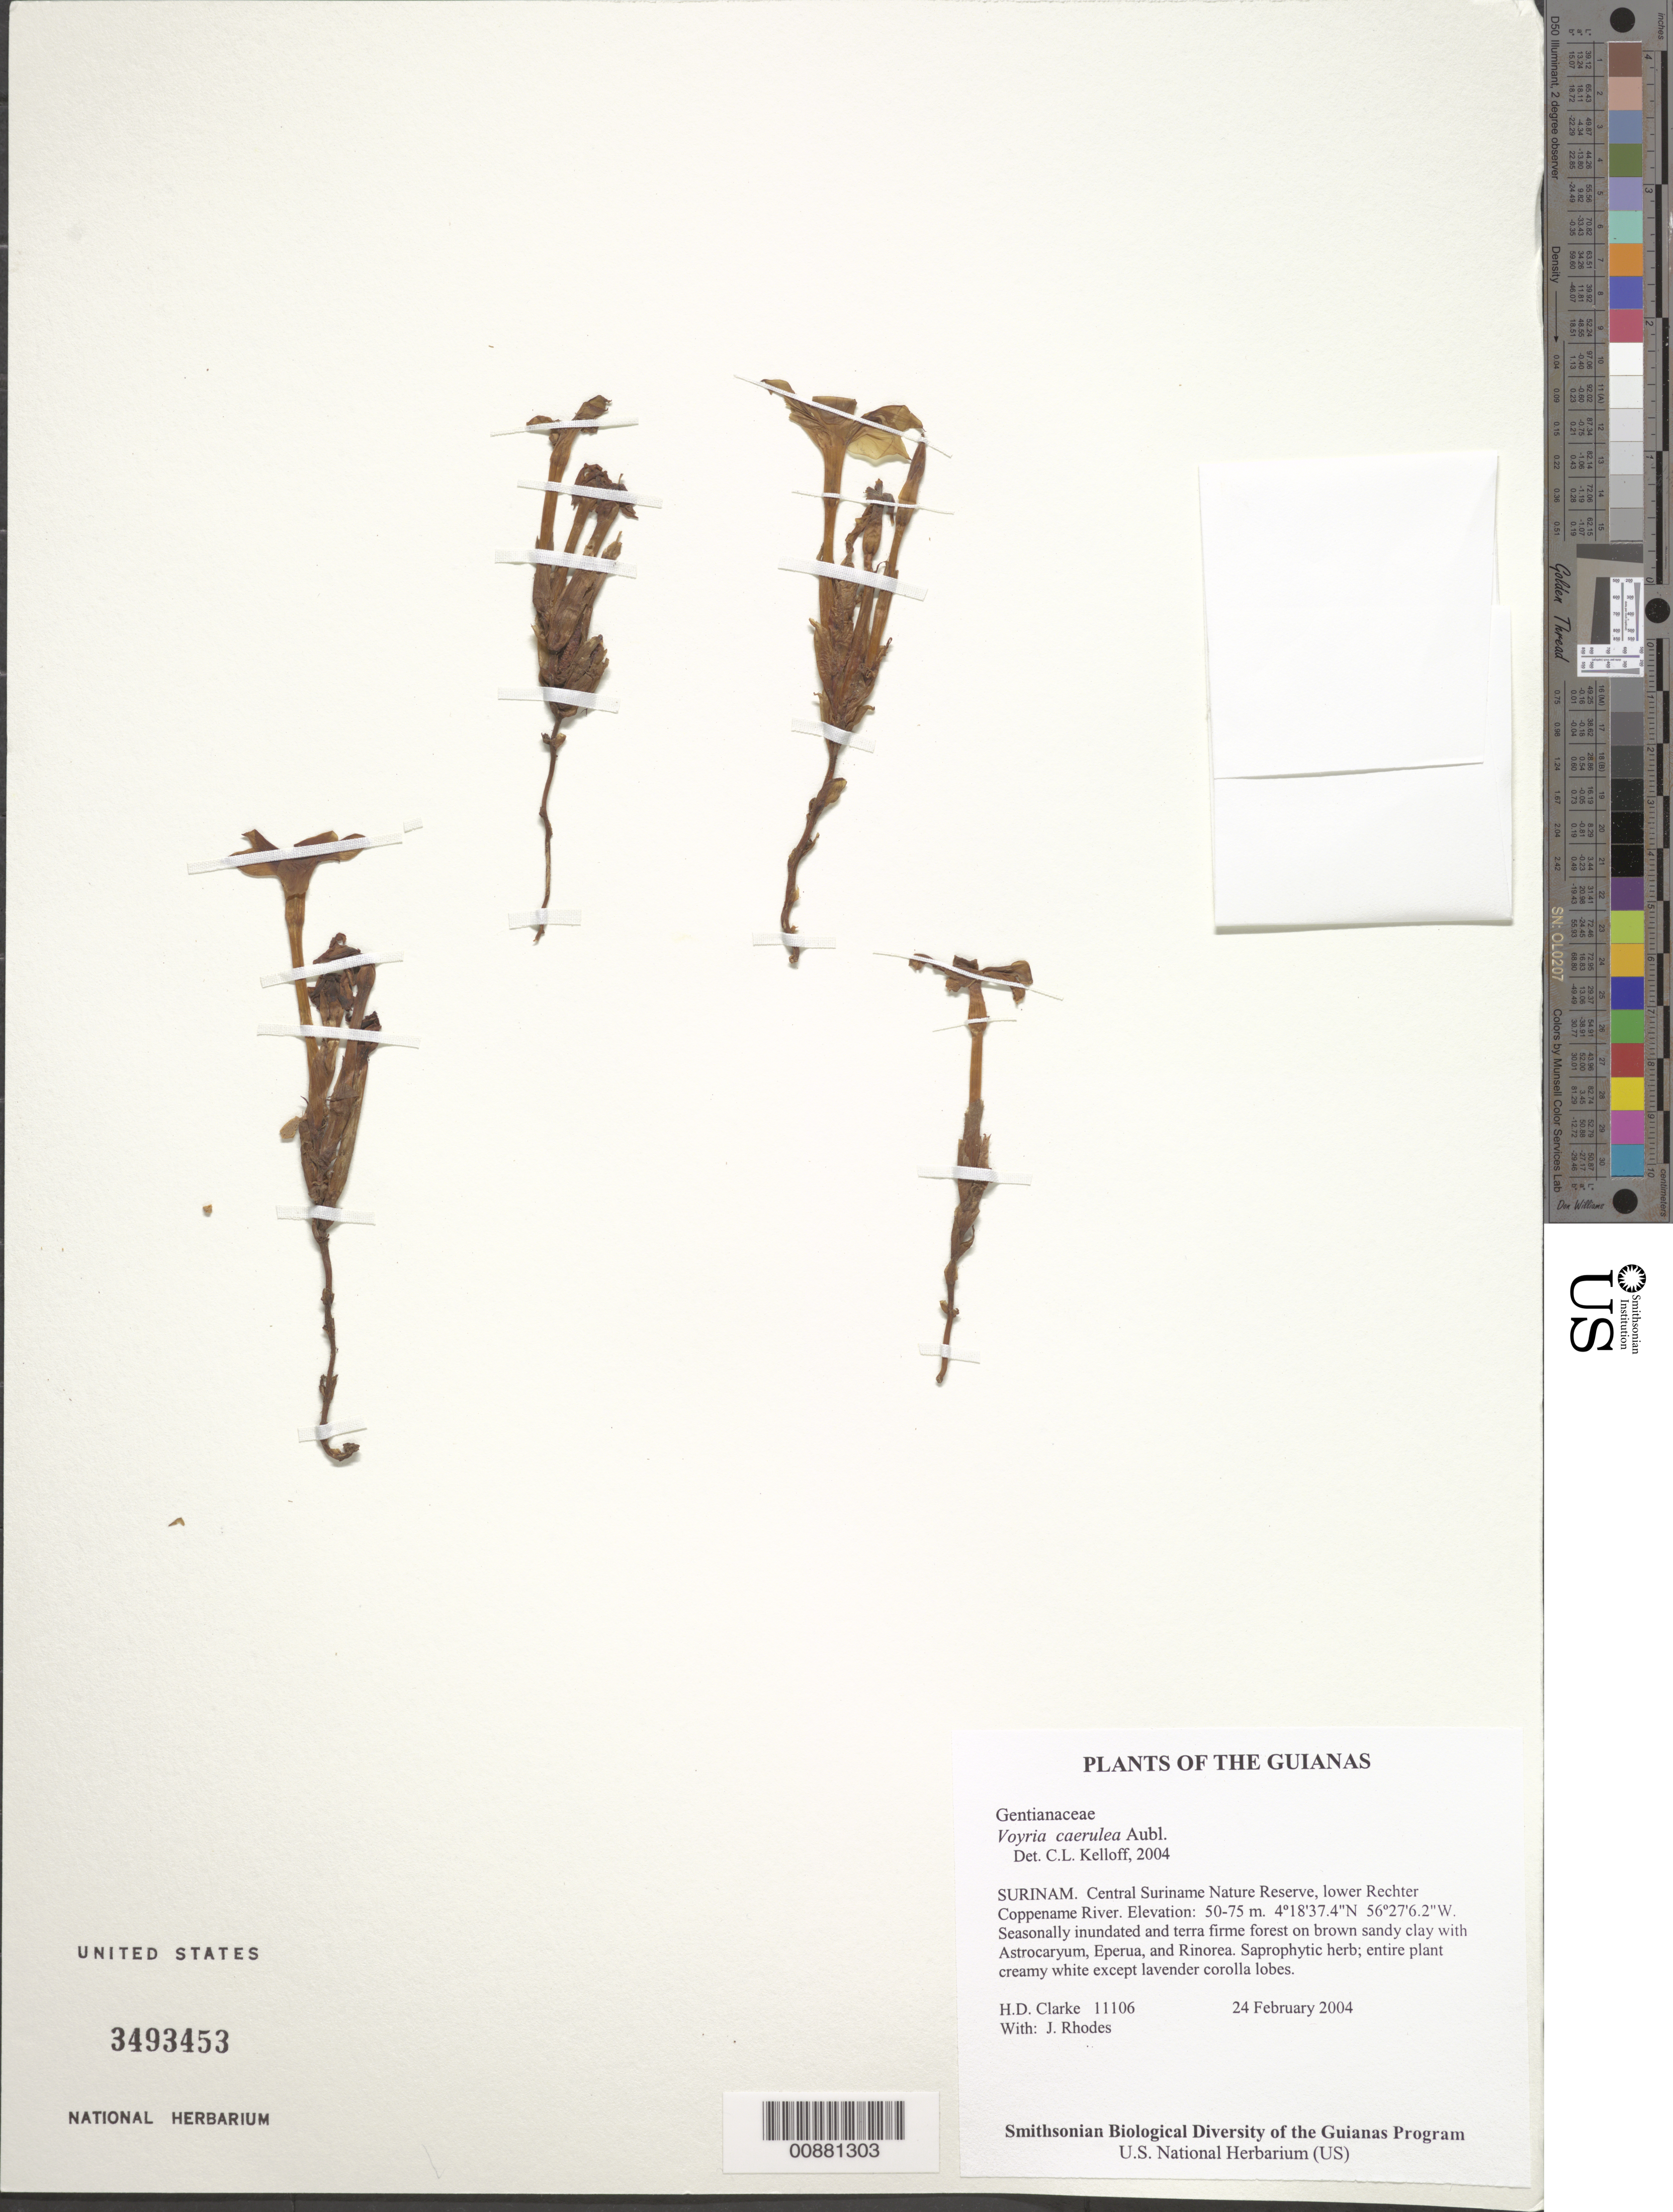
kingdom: Plantae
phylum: Tracheophyta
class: Magnoliopsida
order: Gentianales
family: Gentianaceae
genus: Voyria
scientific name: Voyria caerulea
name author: Aubl.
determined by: Kelloff, Carol L., (US), Smithsonian Institution - National Museum of Natural History (UNITED STATES)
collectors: H. D. Clarke & J. Rhodes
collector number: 11106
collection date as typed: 24 February 2004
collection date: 2004-02-24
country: Suriname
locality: Central Suriname Nature Reserve, lower Rechter Coppename River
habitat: Seasonally inundated and terra firme forest on brown sandy clay with Astrocaryum, Eperua, and Rinorea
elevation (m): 50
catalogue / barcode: US 3493453